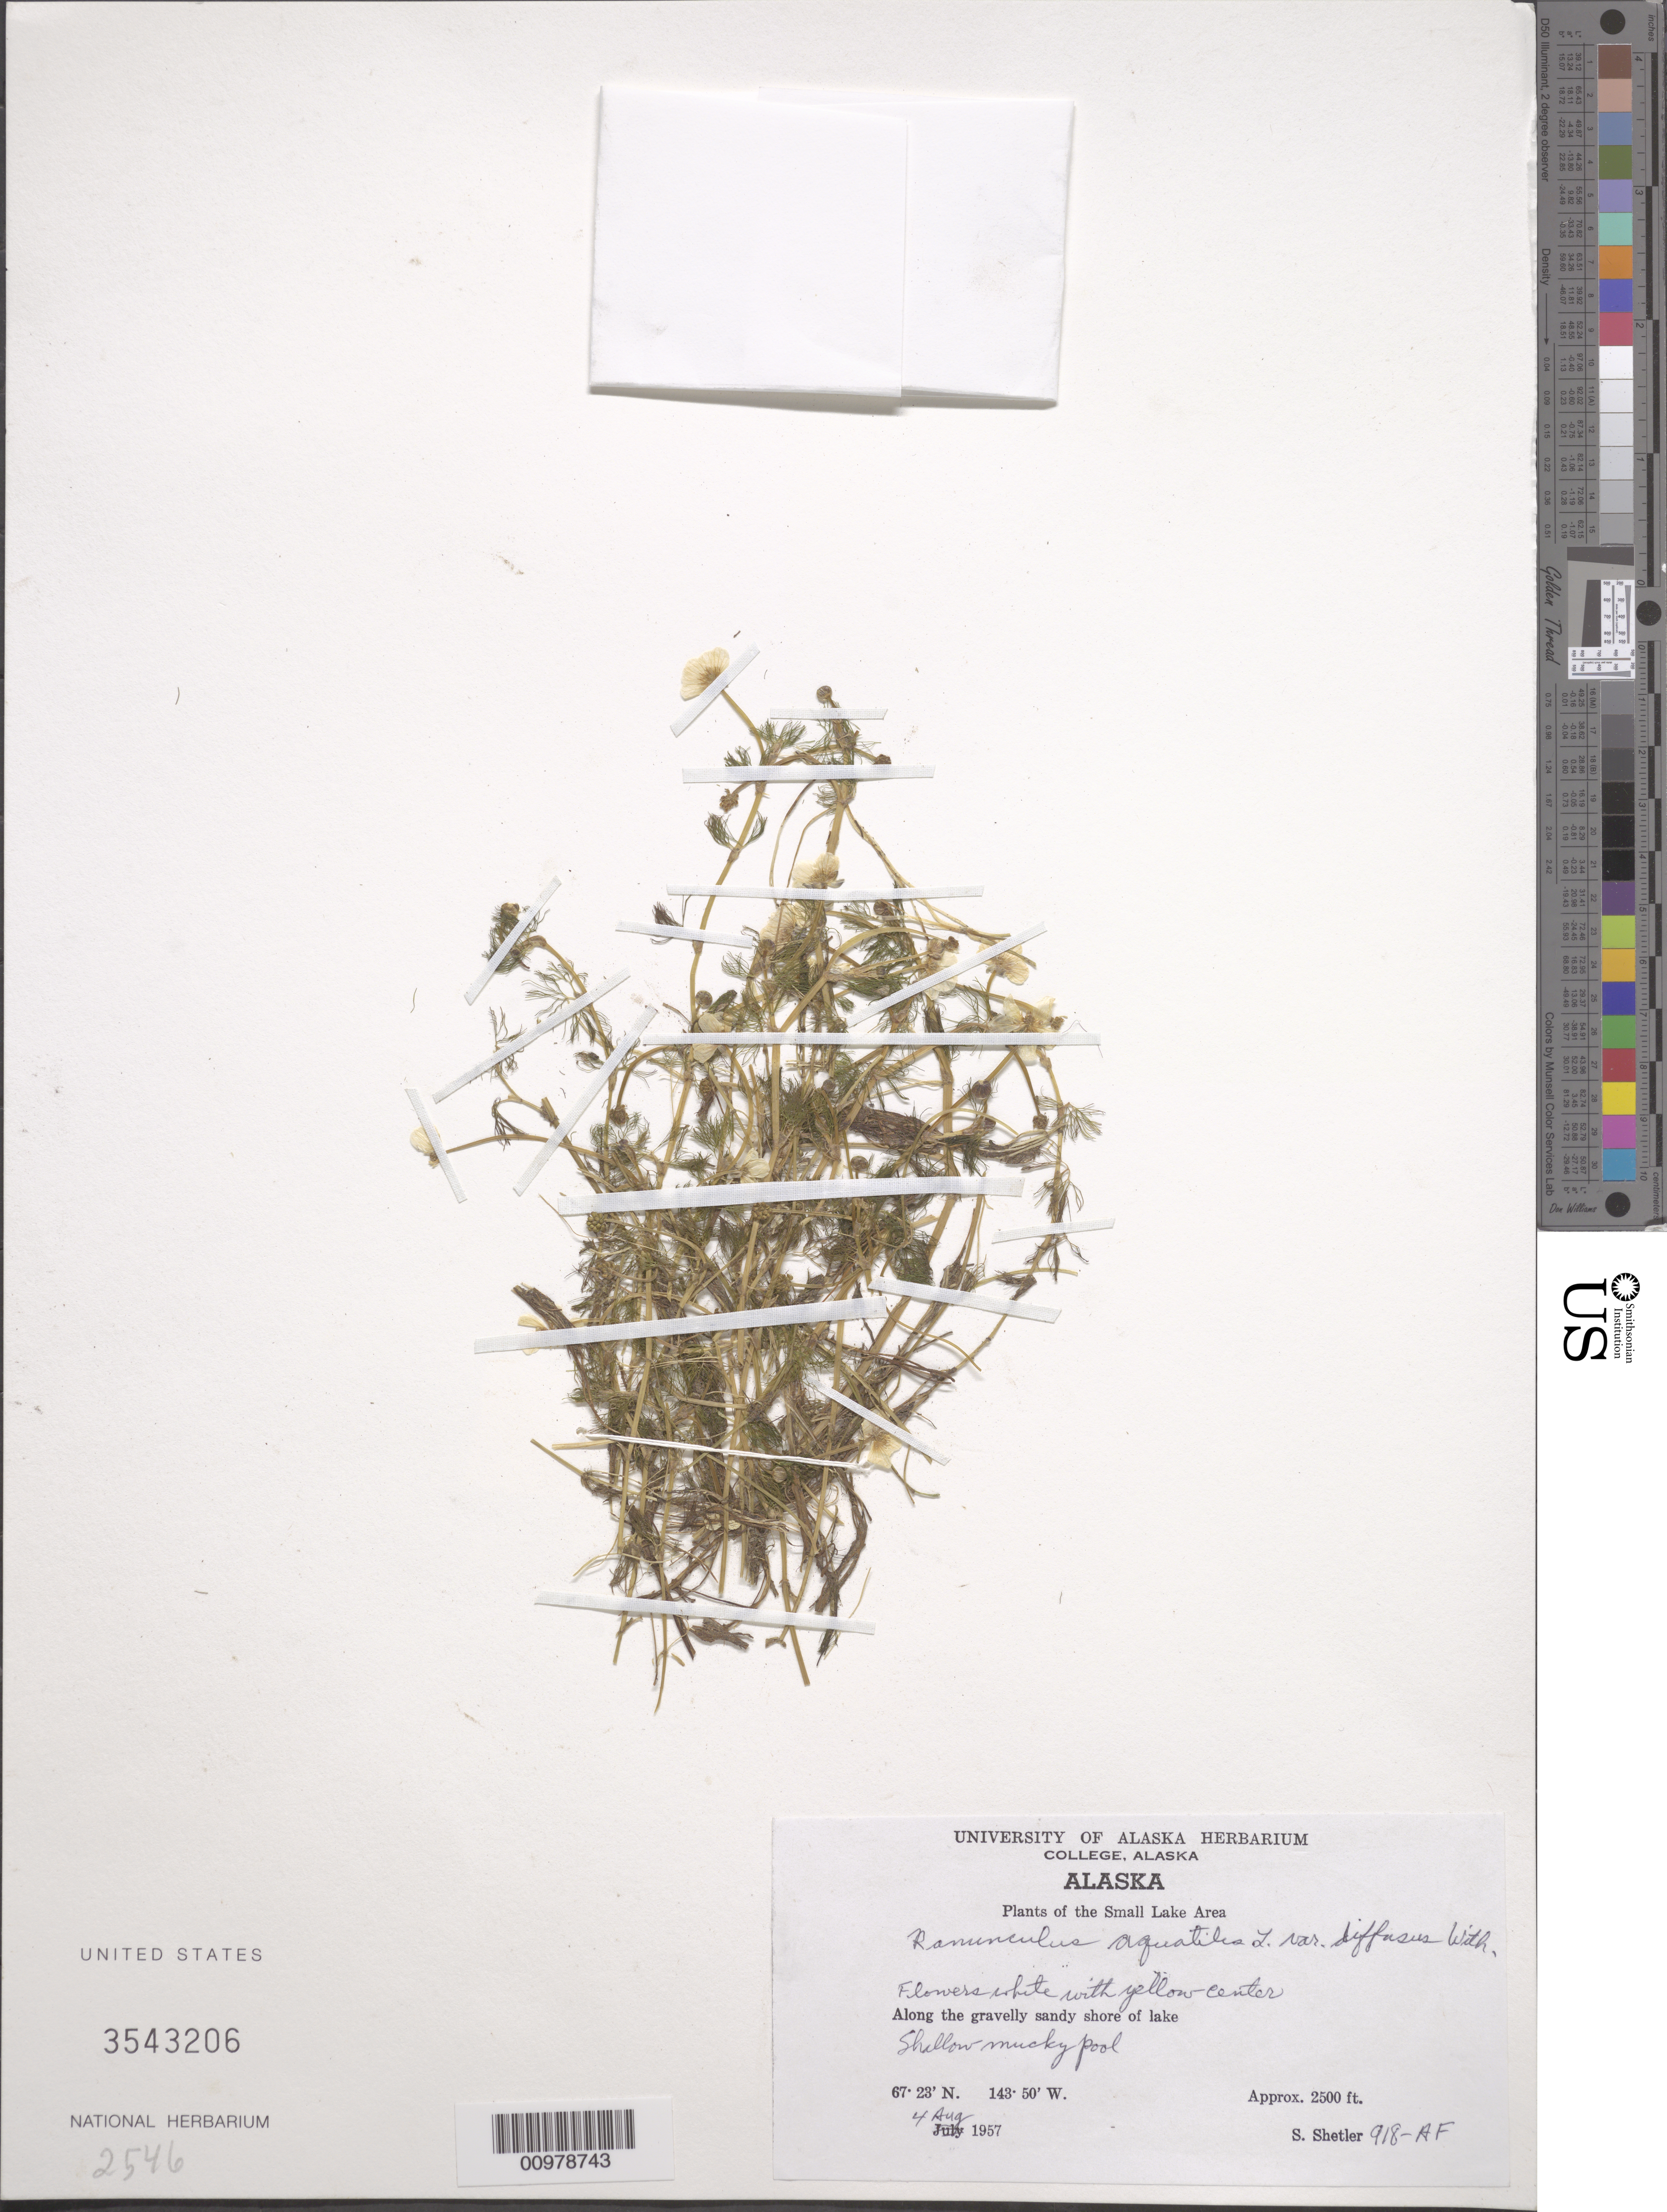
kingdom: Plantae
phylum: Tracheophyta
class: Magnoliopsida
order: Ranunculales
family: Ranunculaceae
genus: Ranunculus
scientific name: Ranunculus trichophyllus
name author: Chaix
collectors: S. Shetler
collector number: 918-AF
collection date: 1957-08-04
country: United States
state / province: Alaska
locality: The Small Lake Area.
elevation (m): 762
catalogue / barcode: US 3543206